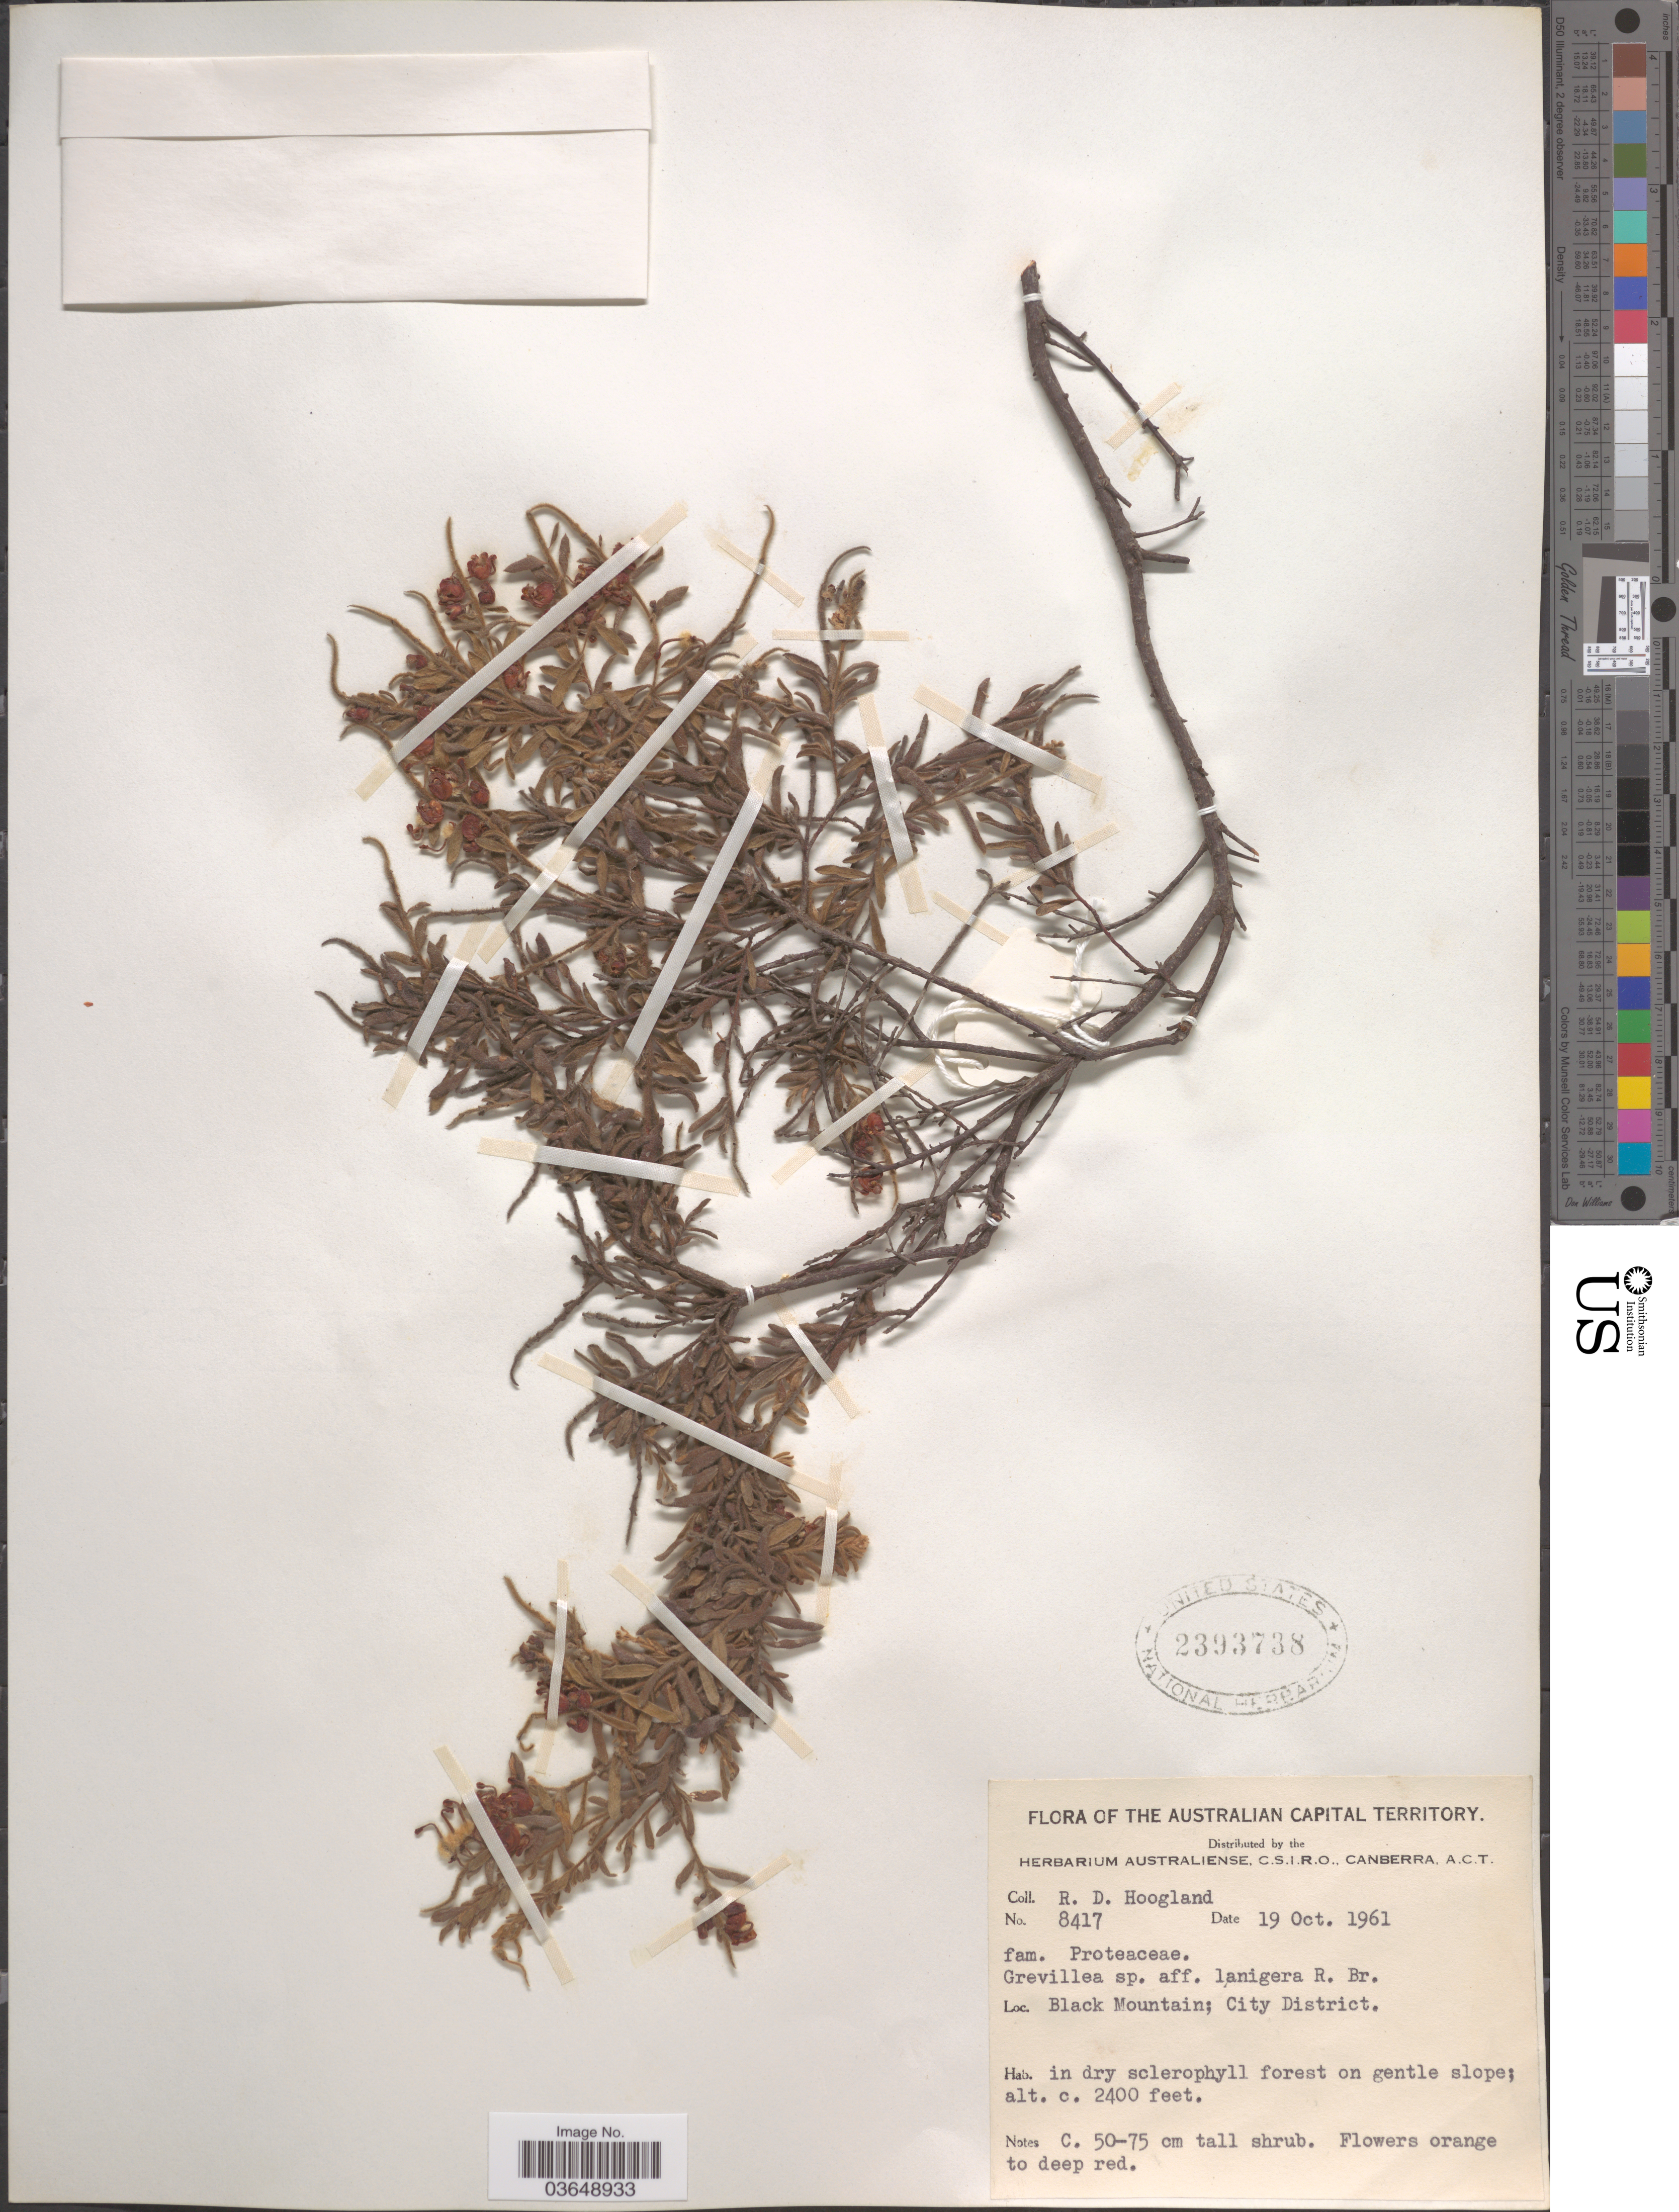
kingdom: Plantae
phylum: Tracheophyta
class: Magnoliopsida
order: Proteales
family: Proteaceae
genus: Grevillea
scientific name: Grevillea lanigera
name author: A. Cunn. ex R. Br.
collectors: R. D. Hoogland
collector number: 8417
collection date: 1961-10-19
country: Australia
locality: The Australian Capital Territory. Black Mountain; City District.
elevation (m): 732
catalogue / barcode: US 2393738